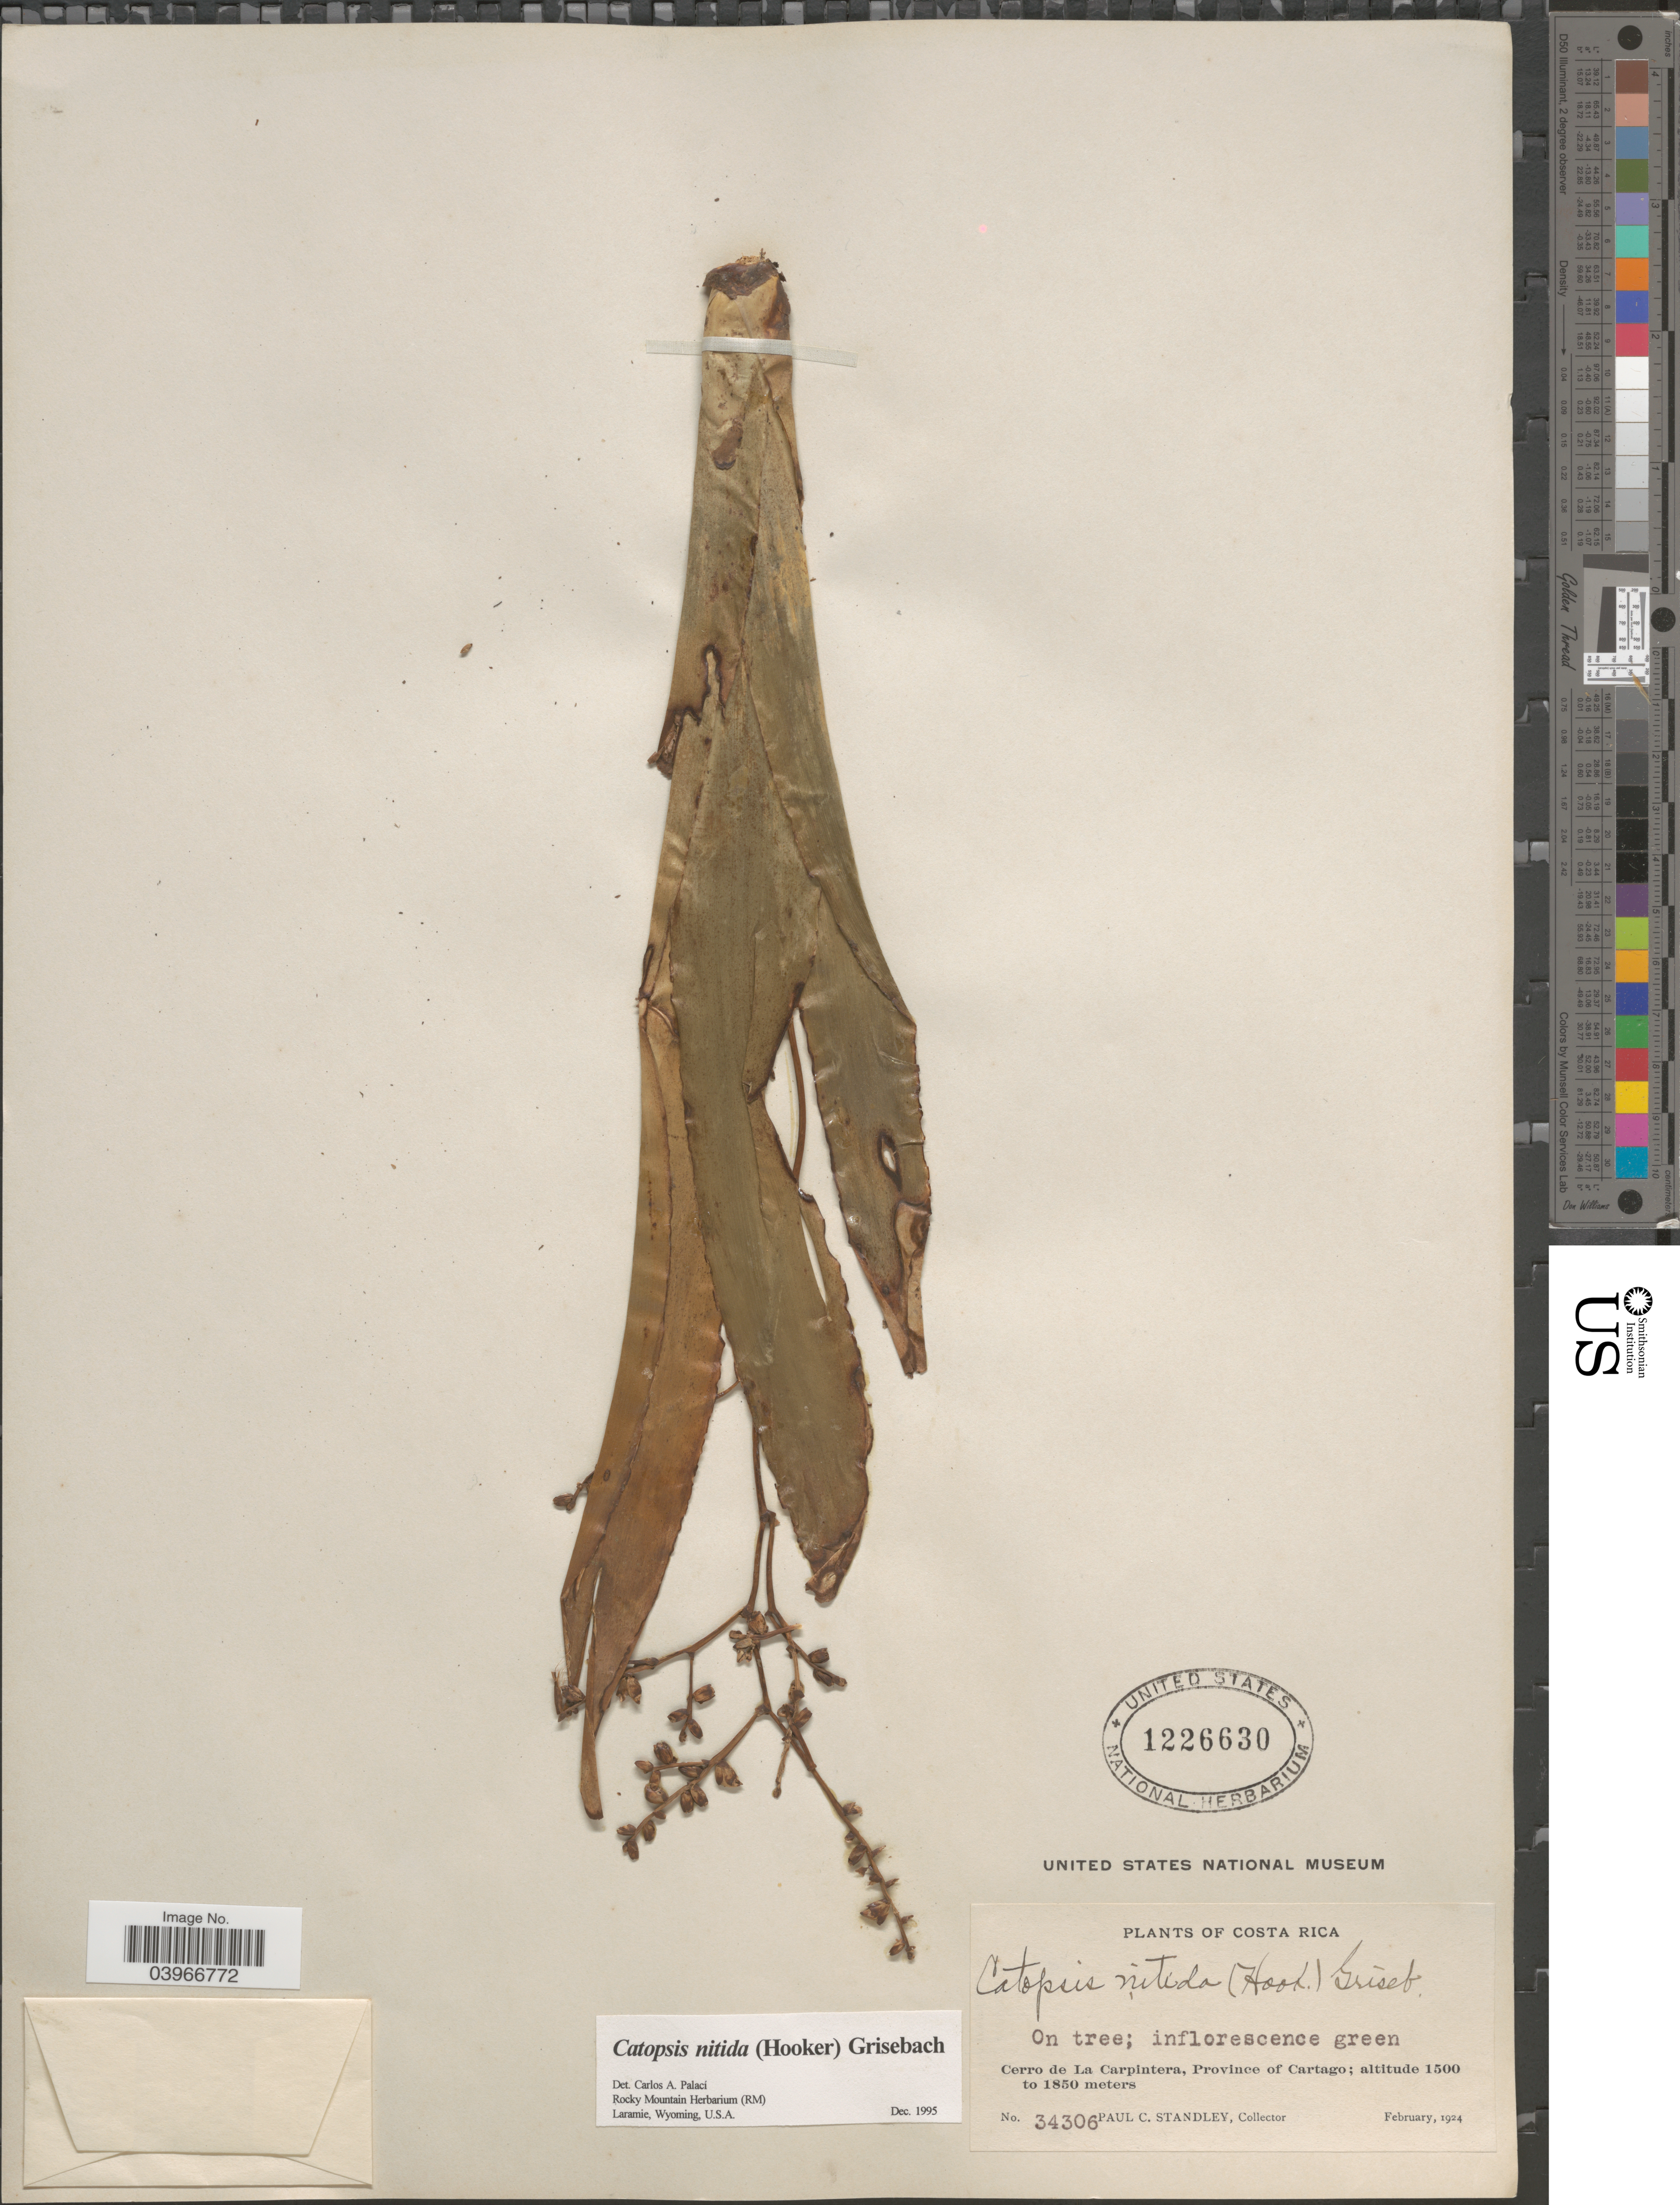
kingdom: Plantae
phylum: Tracheophyta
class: Liliopsida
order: Poales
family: Bromeliaceae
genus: Catopsis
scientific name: Catopsis nitida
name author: (Hook.) Griseb.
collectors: P. C. Standley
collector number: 34306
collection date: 1924-02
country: Costa Rica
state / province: Cartago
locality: Cerro de La Carpintera.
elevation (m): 1500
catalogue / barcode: US 1226630